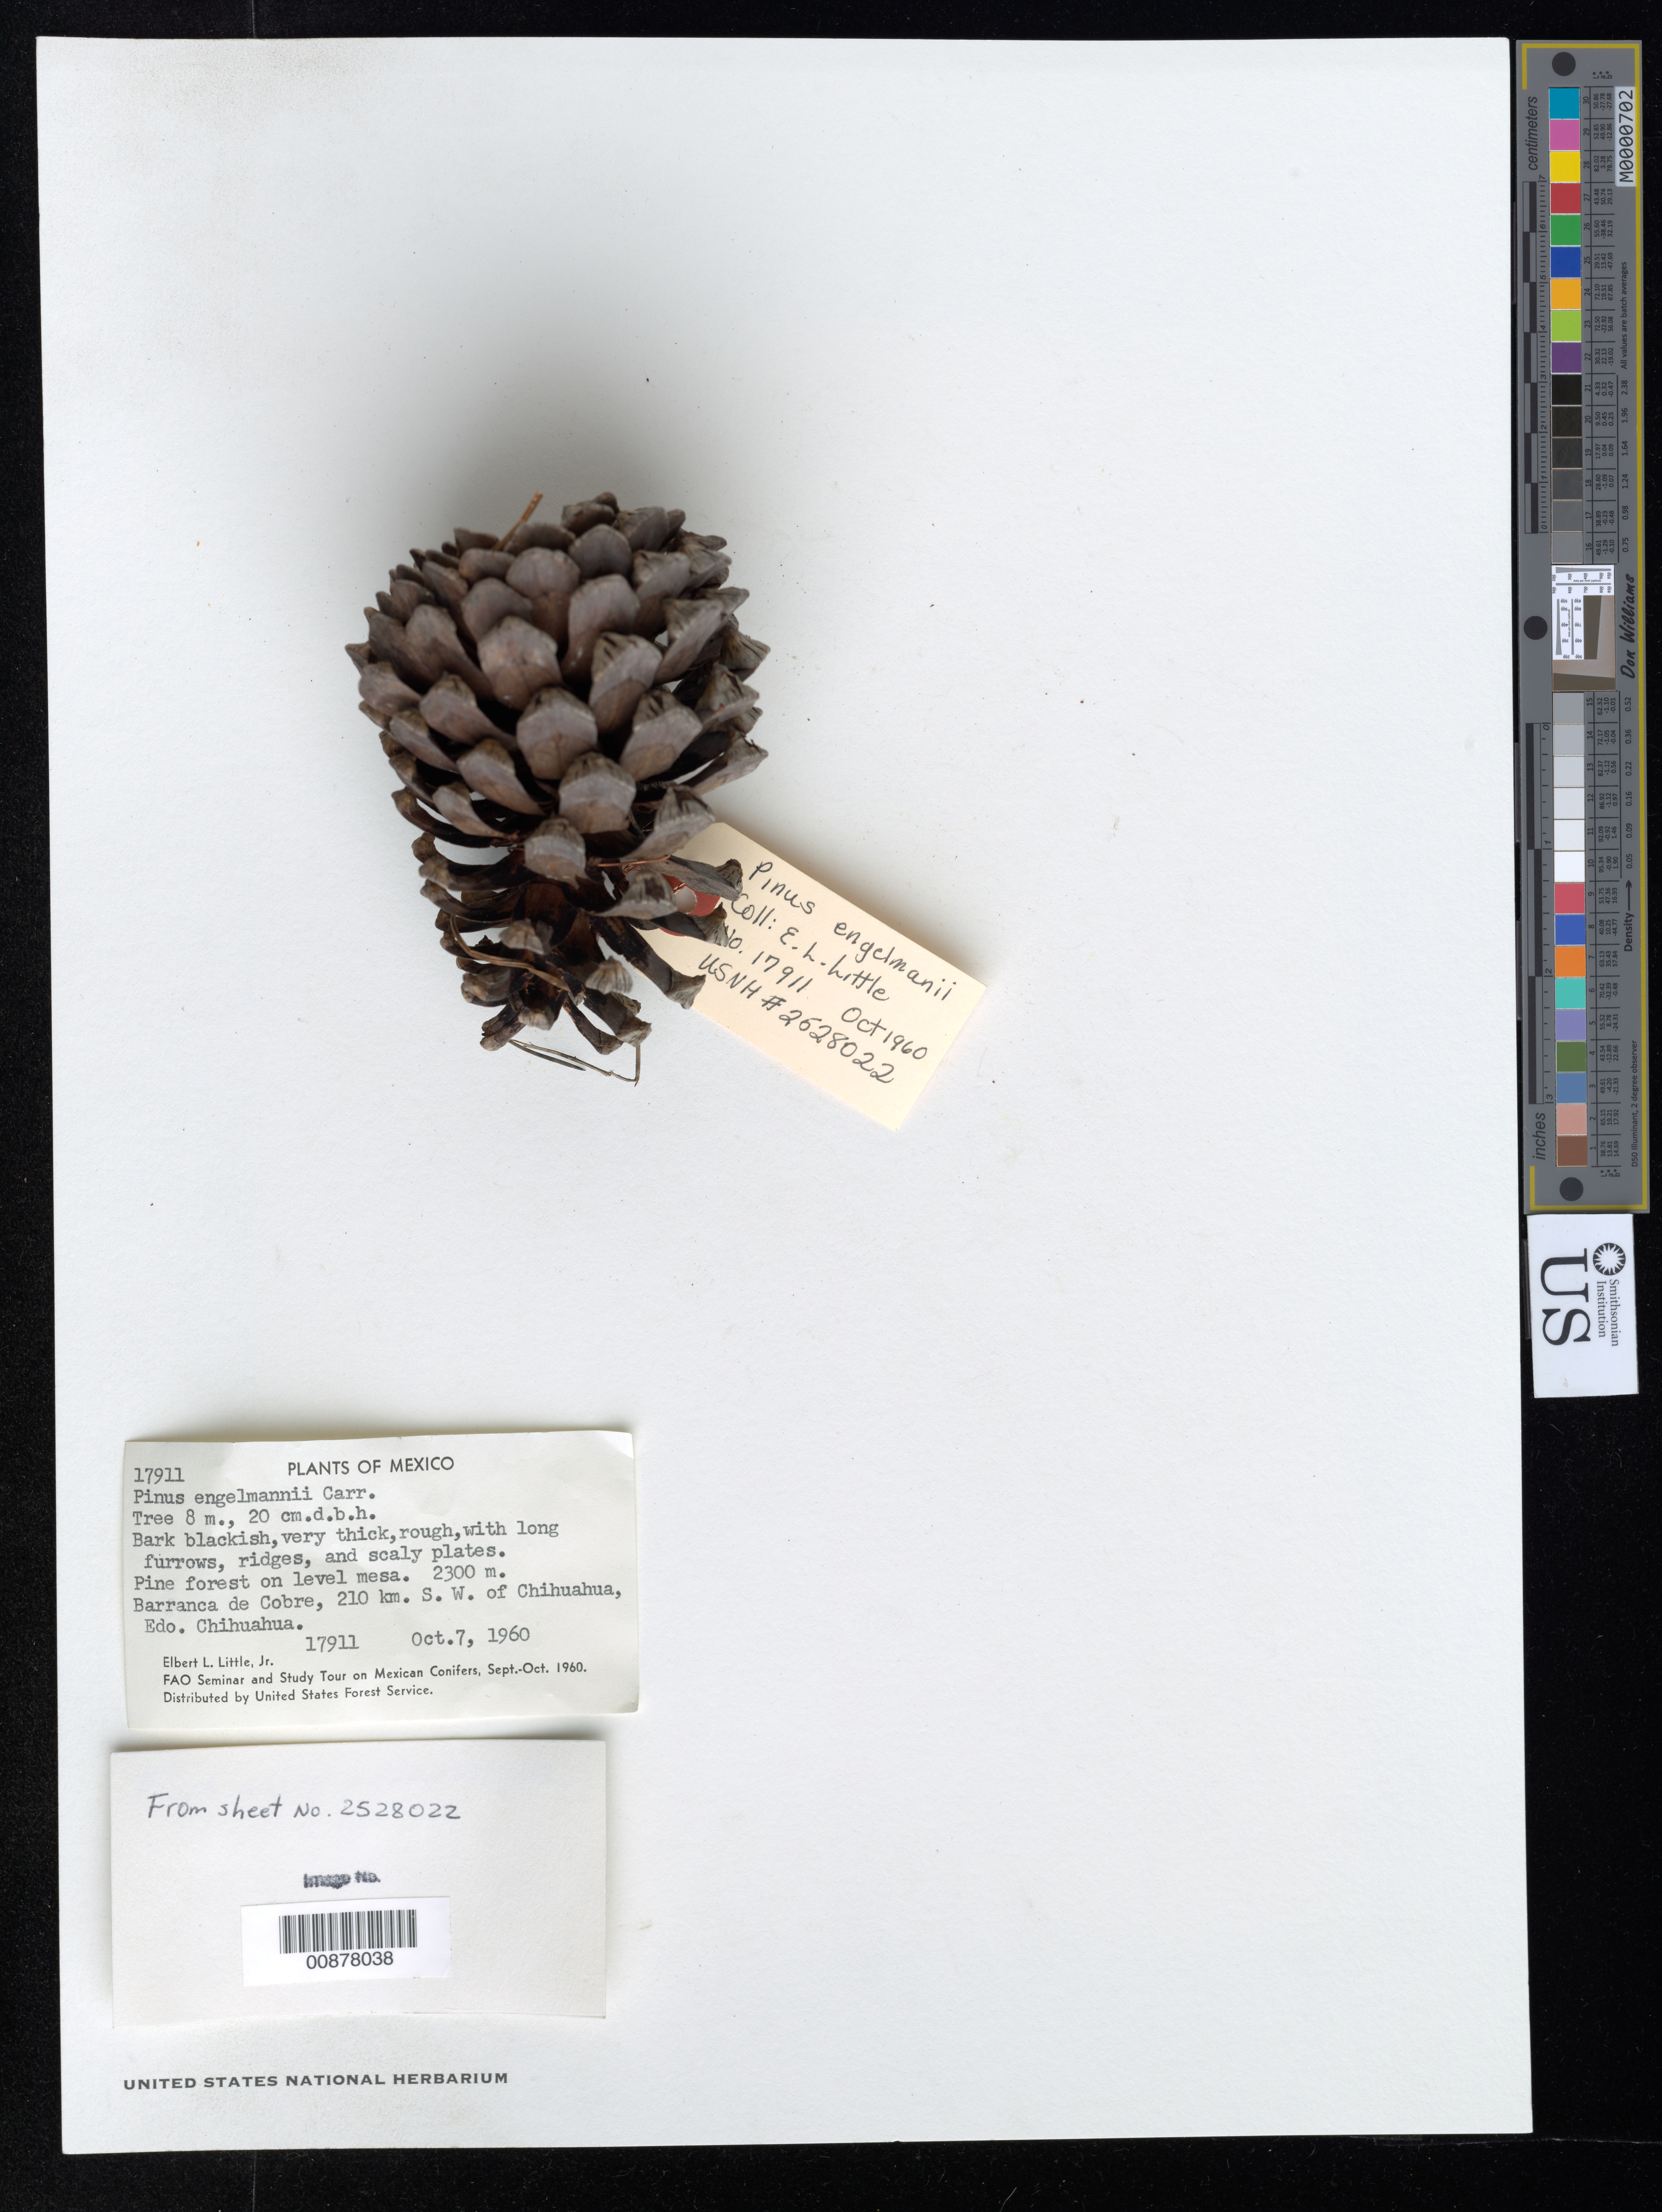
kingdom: Plantae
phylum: Tracheophyta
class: Pinopsida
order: Pinales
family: Pinaceae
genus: Pinus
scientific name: Pinus engelmannii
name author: Carrière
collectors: E. L. Little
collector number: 17911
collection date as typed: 07 Oct 1960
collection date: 1960-10-07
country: Mexico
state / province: Chihuahua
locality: Barranca del Cobre, 210 km. SW of Chihuahua, Chihuahua.